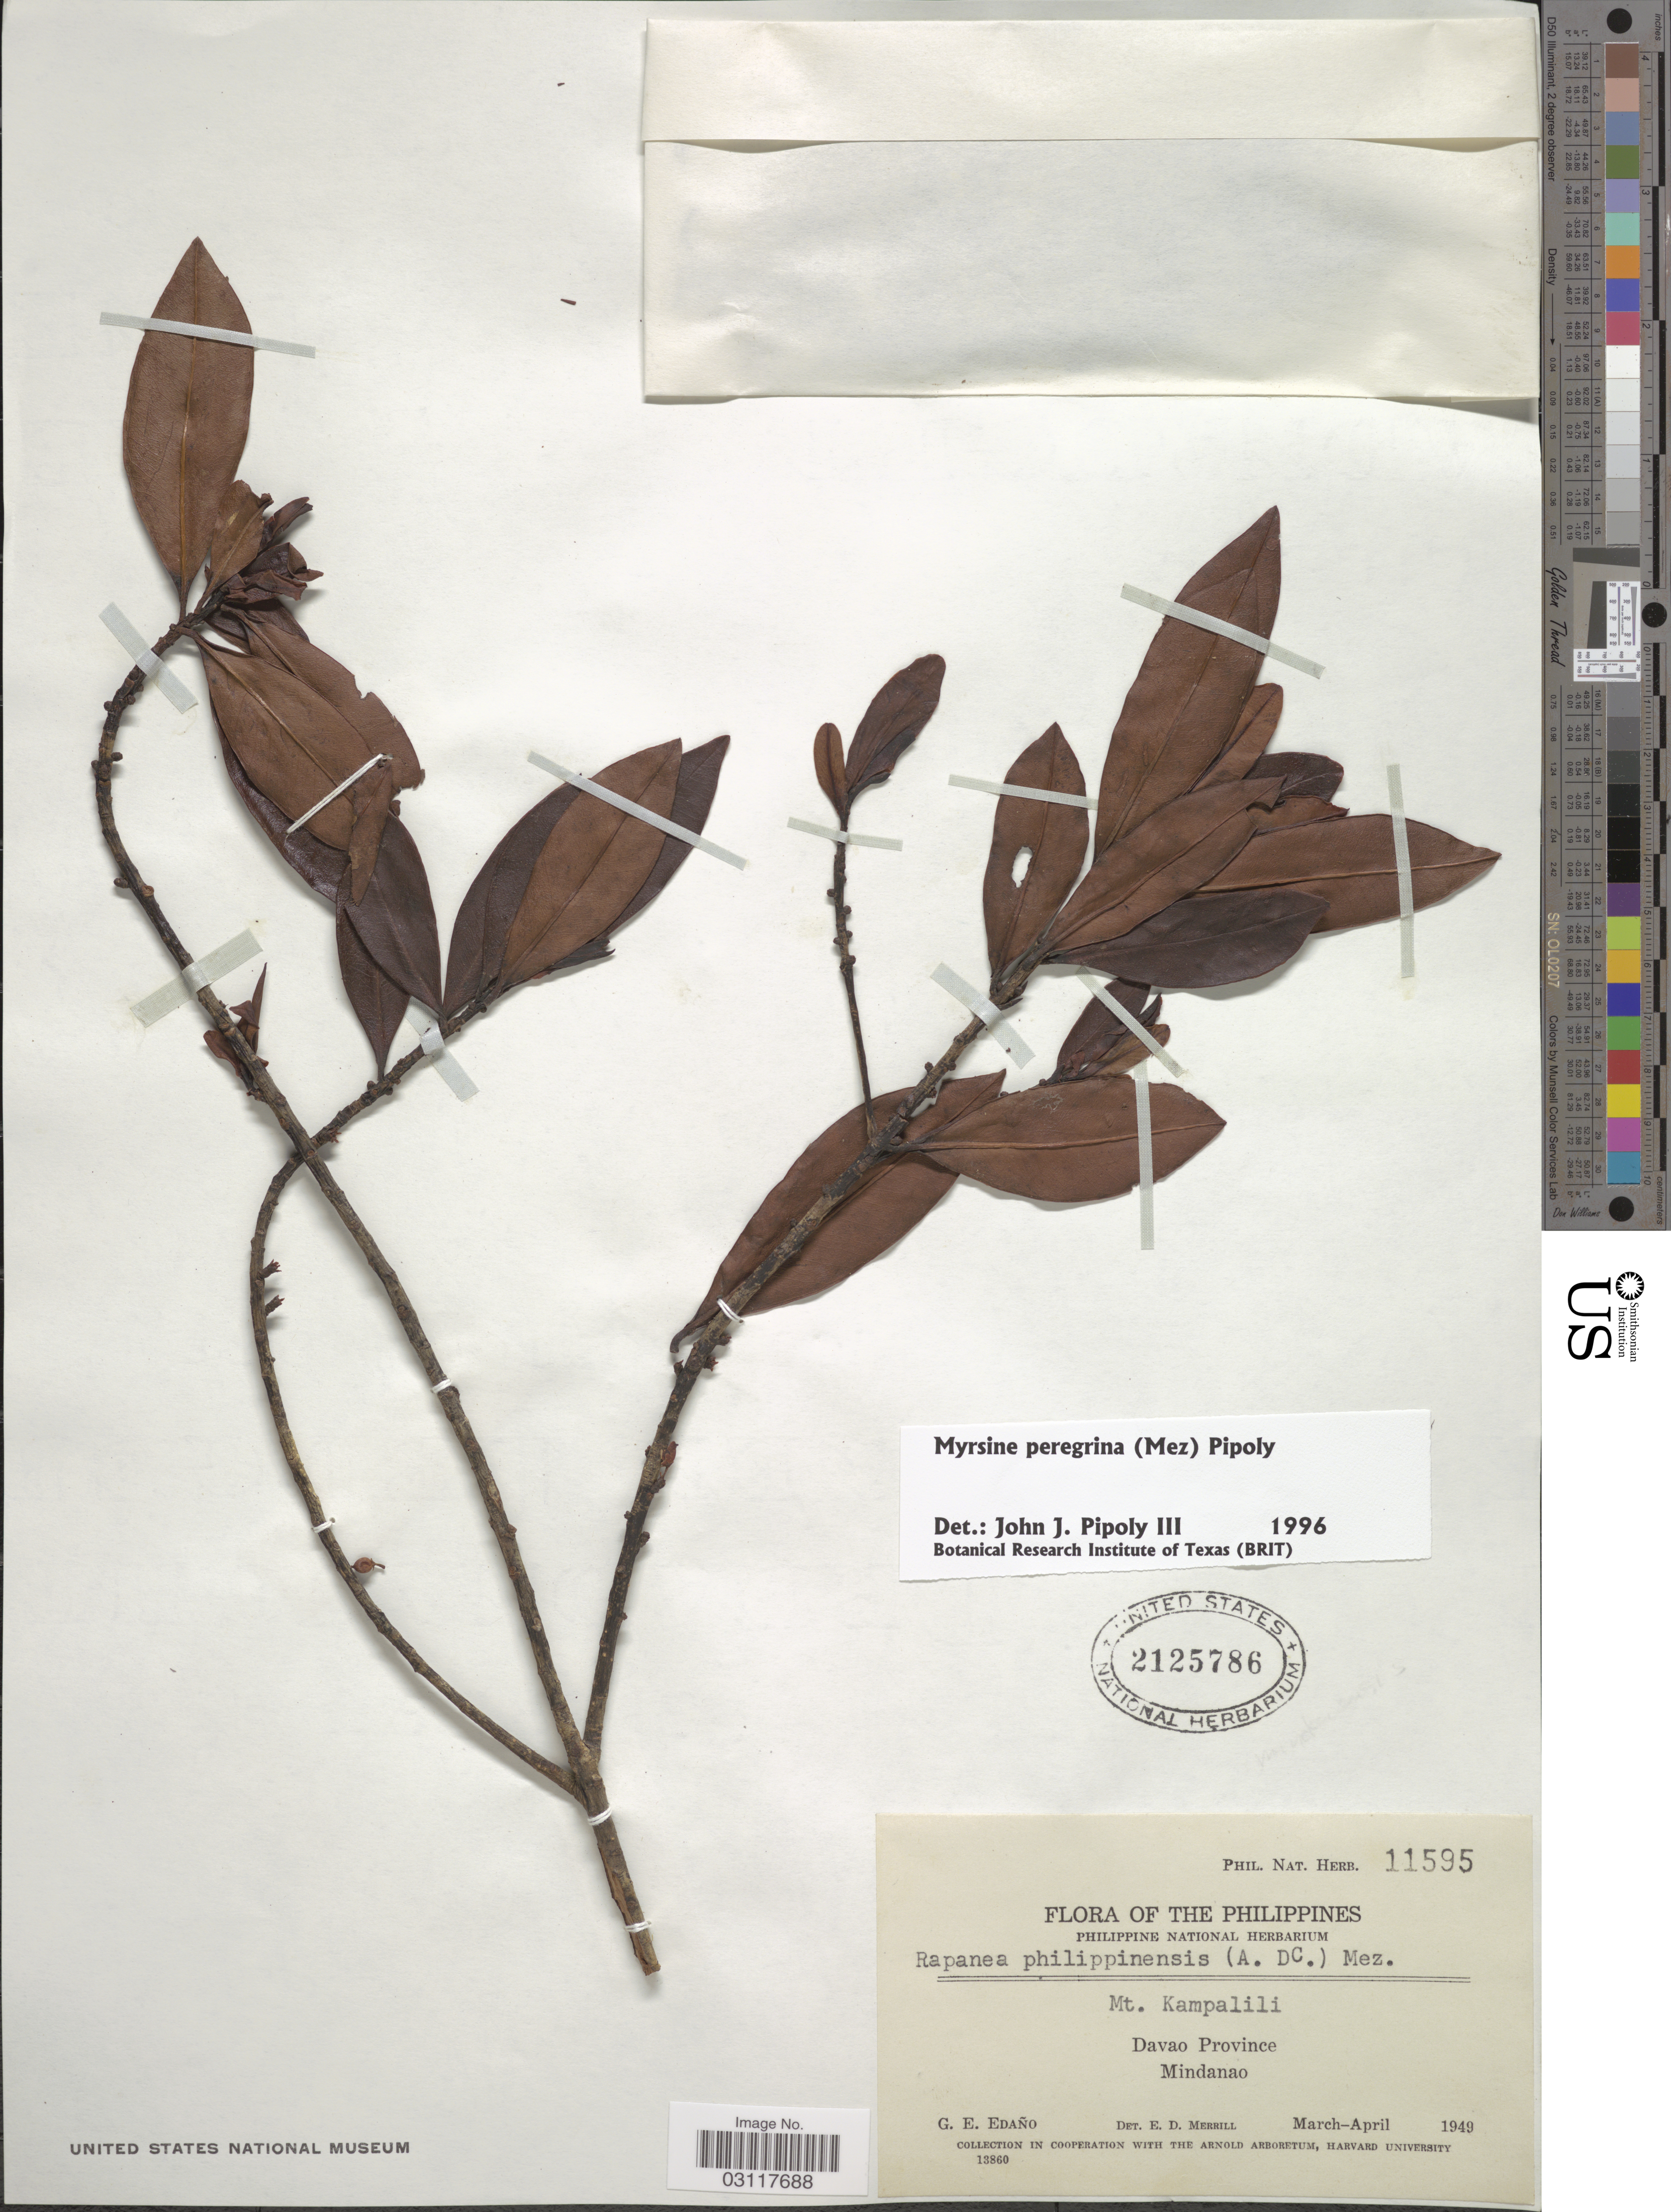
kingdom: Plantae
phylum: Tracheophyta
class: Magnoliopsida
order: Ericales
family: Primulaceae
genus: Myrsine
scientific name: Myrsine peregrina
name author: (Mez) Pipoly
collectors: G. E. Edaño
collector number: Phil. Nat. Herb. 11595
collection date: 1949-03/1949-04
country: Philippines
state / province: Davao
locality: Mt. Kampalili, Davao Province, Mindanao.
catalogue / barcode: US 2125786